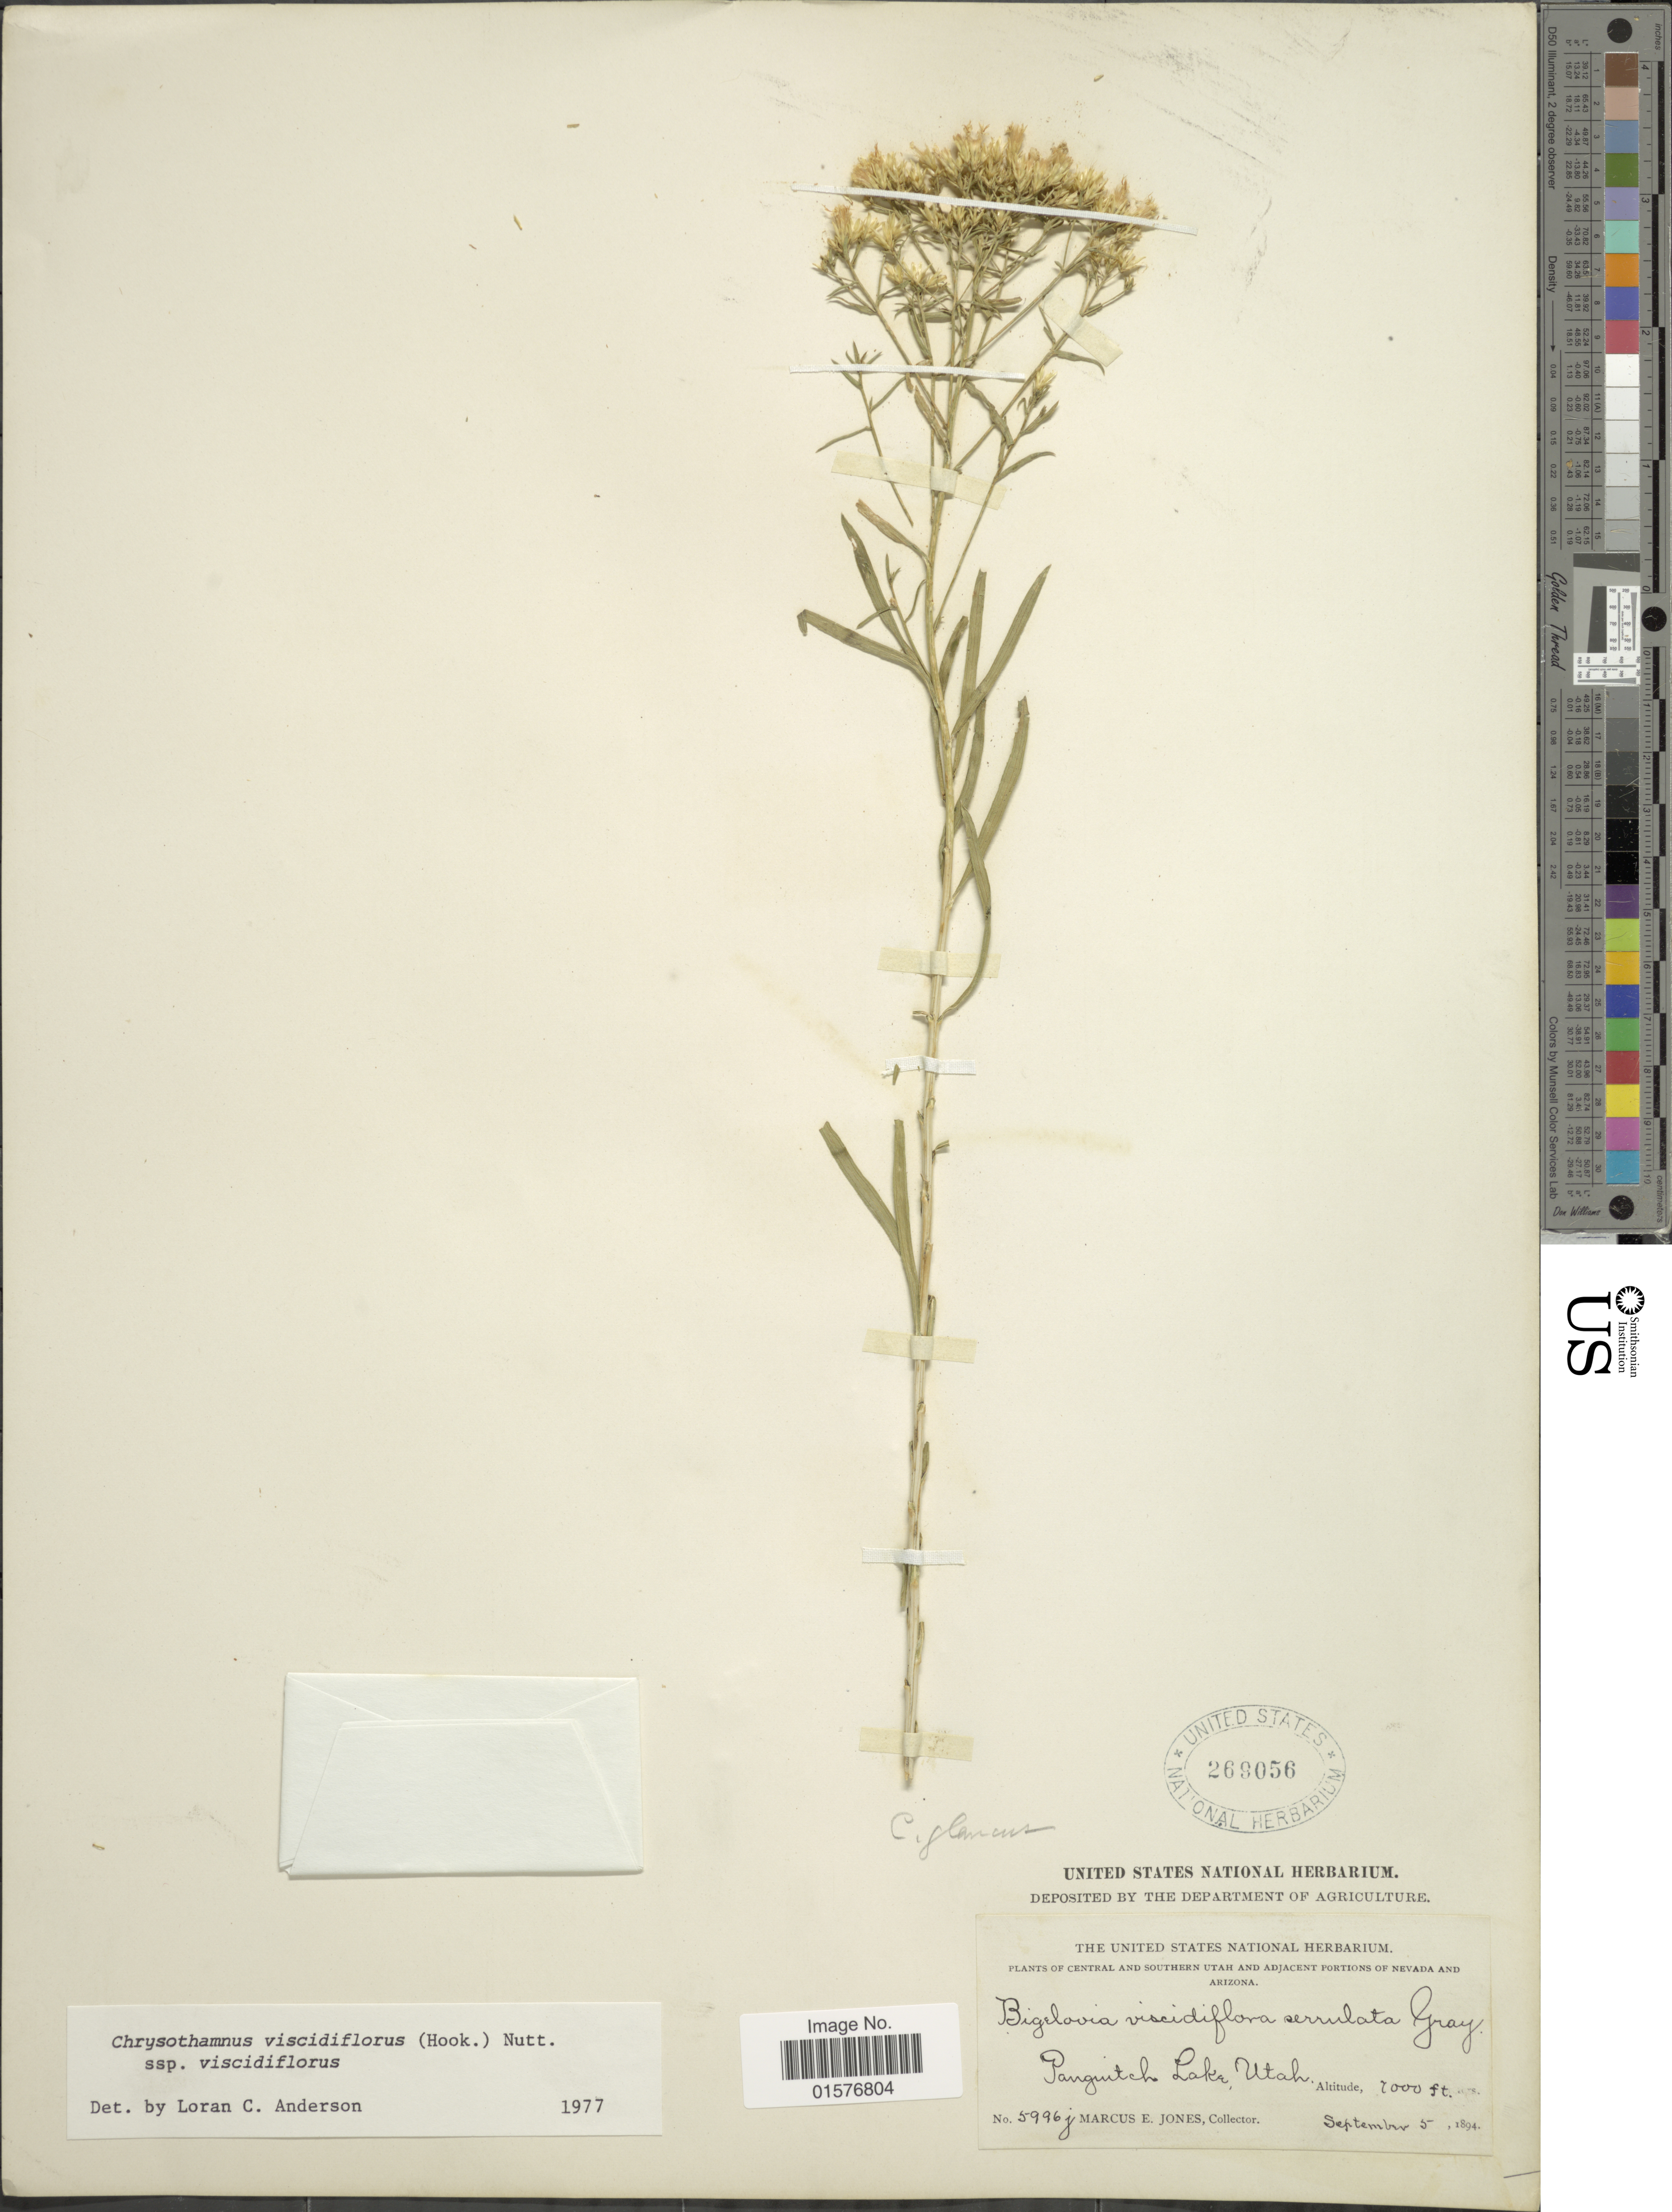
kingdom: Plantae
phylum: Tracheophyta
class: Magnoliopsida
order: Asterales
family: Asteraceae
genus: Chrysothamnus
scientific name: Chrysothamnus viscidiflorus subsp. viscidiflorus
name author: (Hook.) Nutt.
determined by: Urbatsch, Lowell E., Curator (LSU), Louisiana State University (UNITED STATES)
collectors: M. E. Jones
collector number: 5966j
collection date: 1894-09-05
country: United States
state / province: Utah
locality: Central And Southern Utah And Adjacent Portioms of Nevada And Arizona, Panguitch Lake, Utah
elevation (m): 2134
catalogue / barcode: US 269056